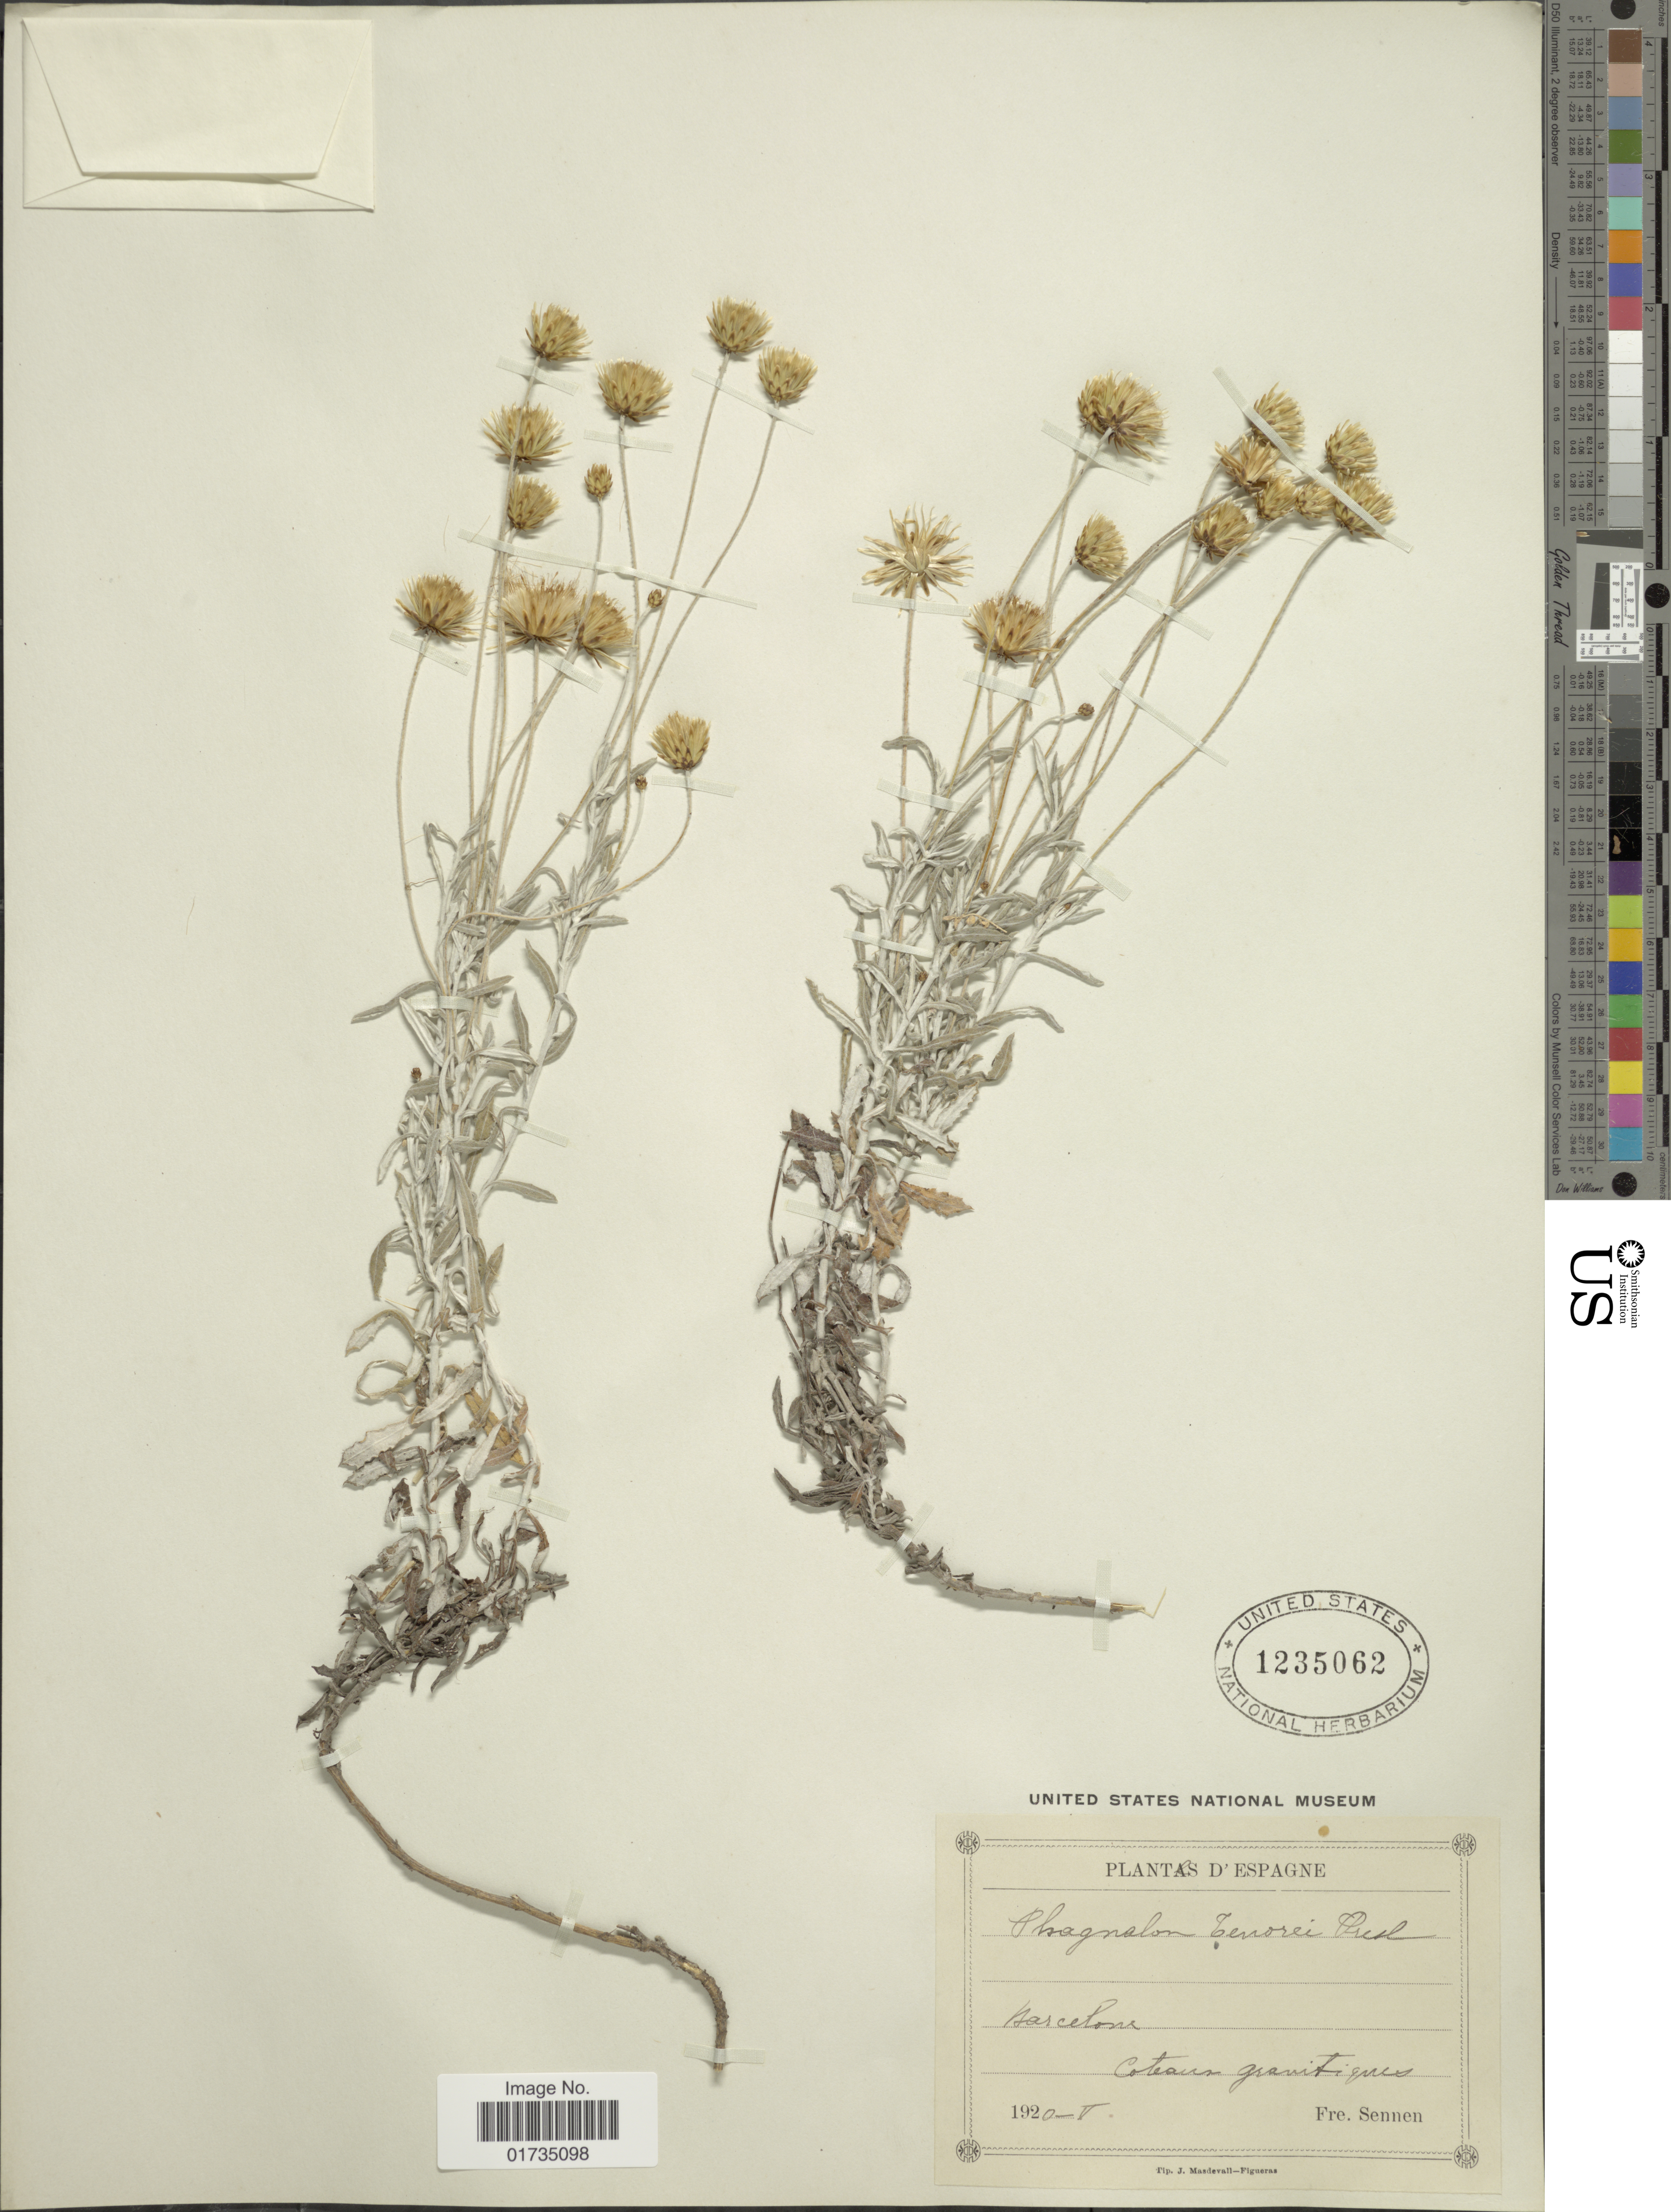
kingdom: Plantae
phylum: Tracheophyta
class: Magnoliopsida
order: Asterales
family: Asteraceae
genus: Phagnalon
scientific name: Phagnalon tenorei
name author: (Spreng.) C. Presl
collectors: E. Sennen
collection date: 1920-05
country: Spain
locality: D'Espagne. Barcelone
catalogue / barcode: US 1235062